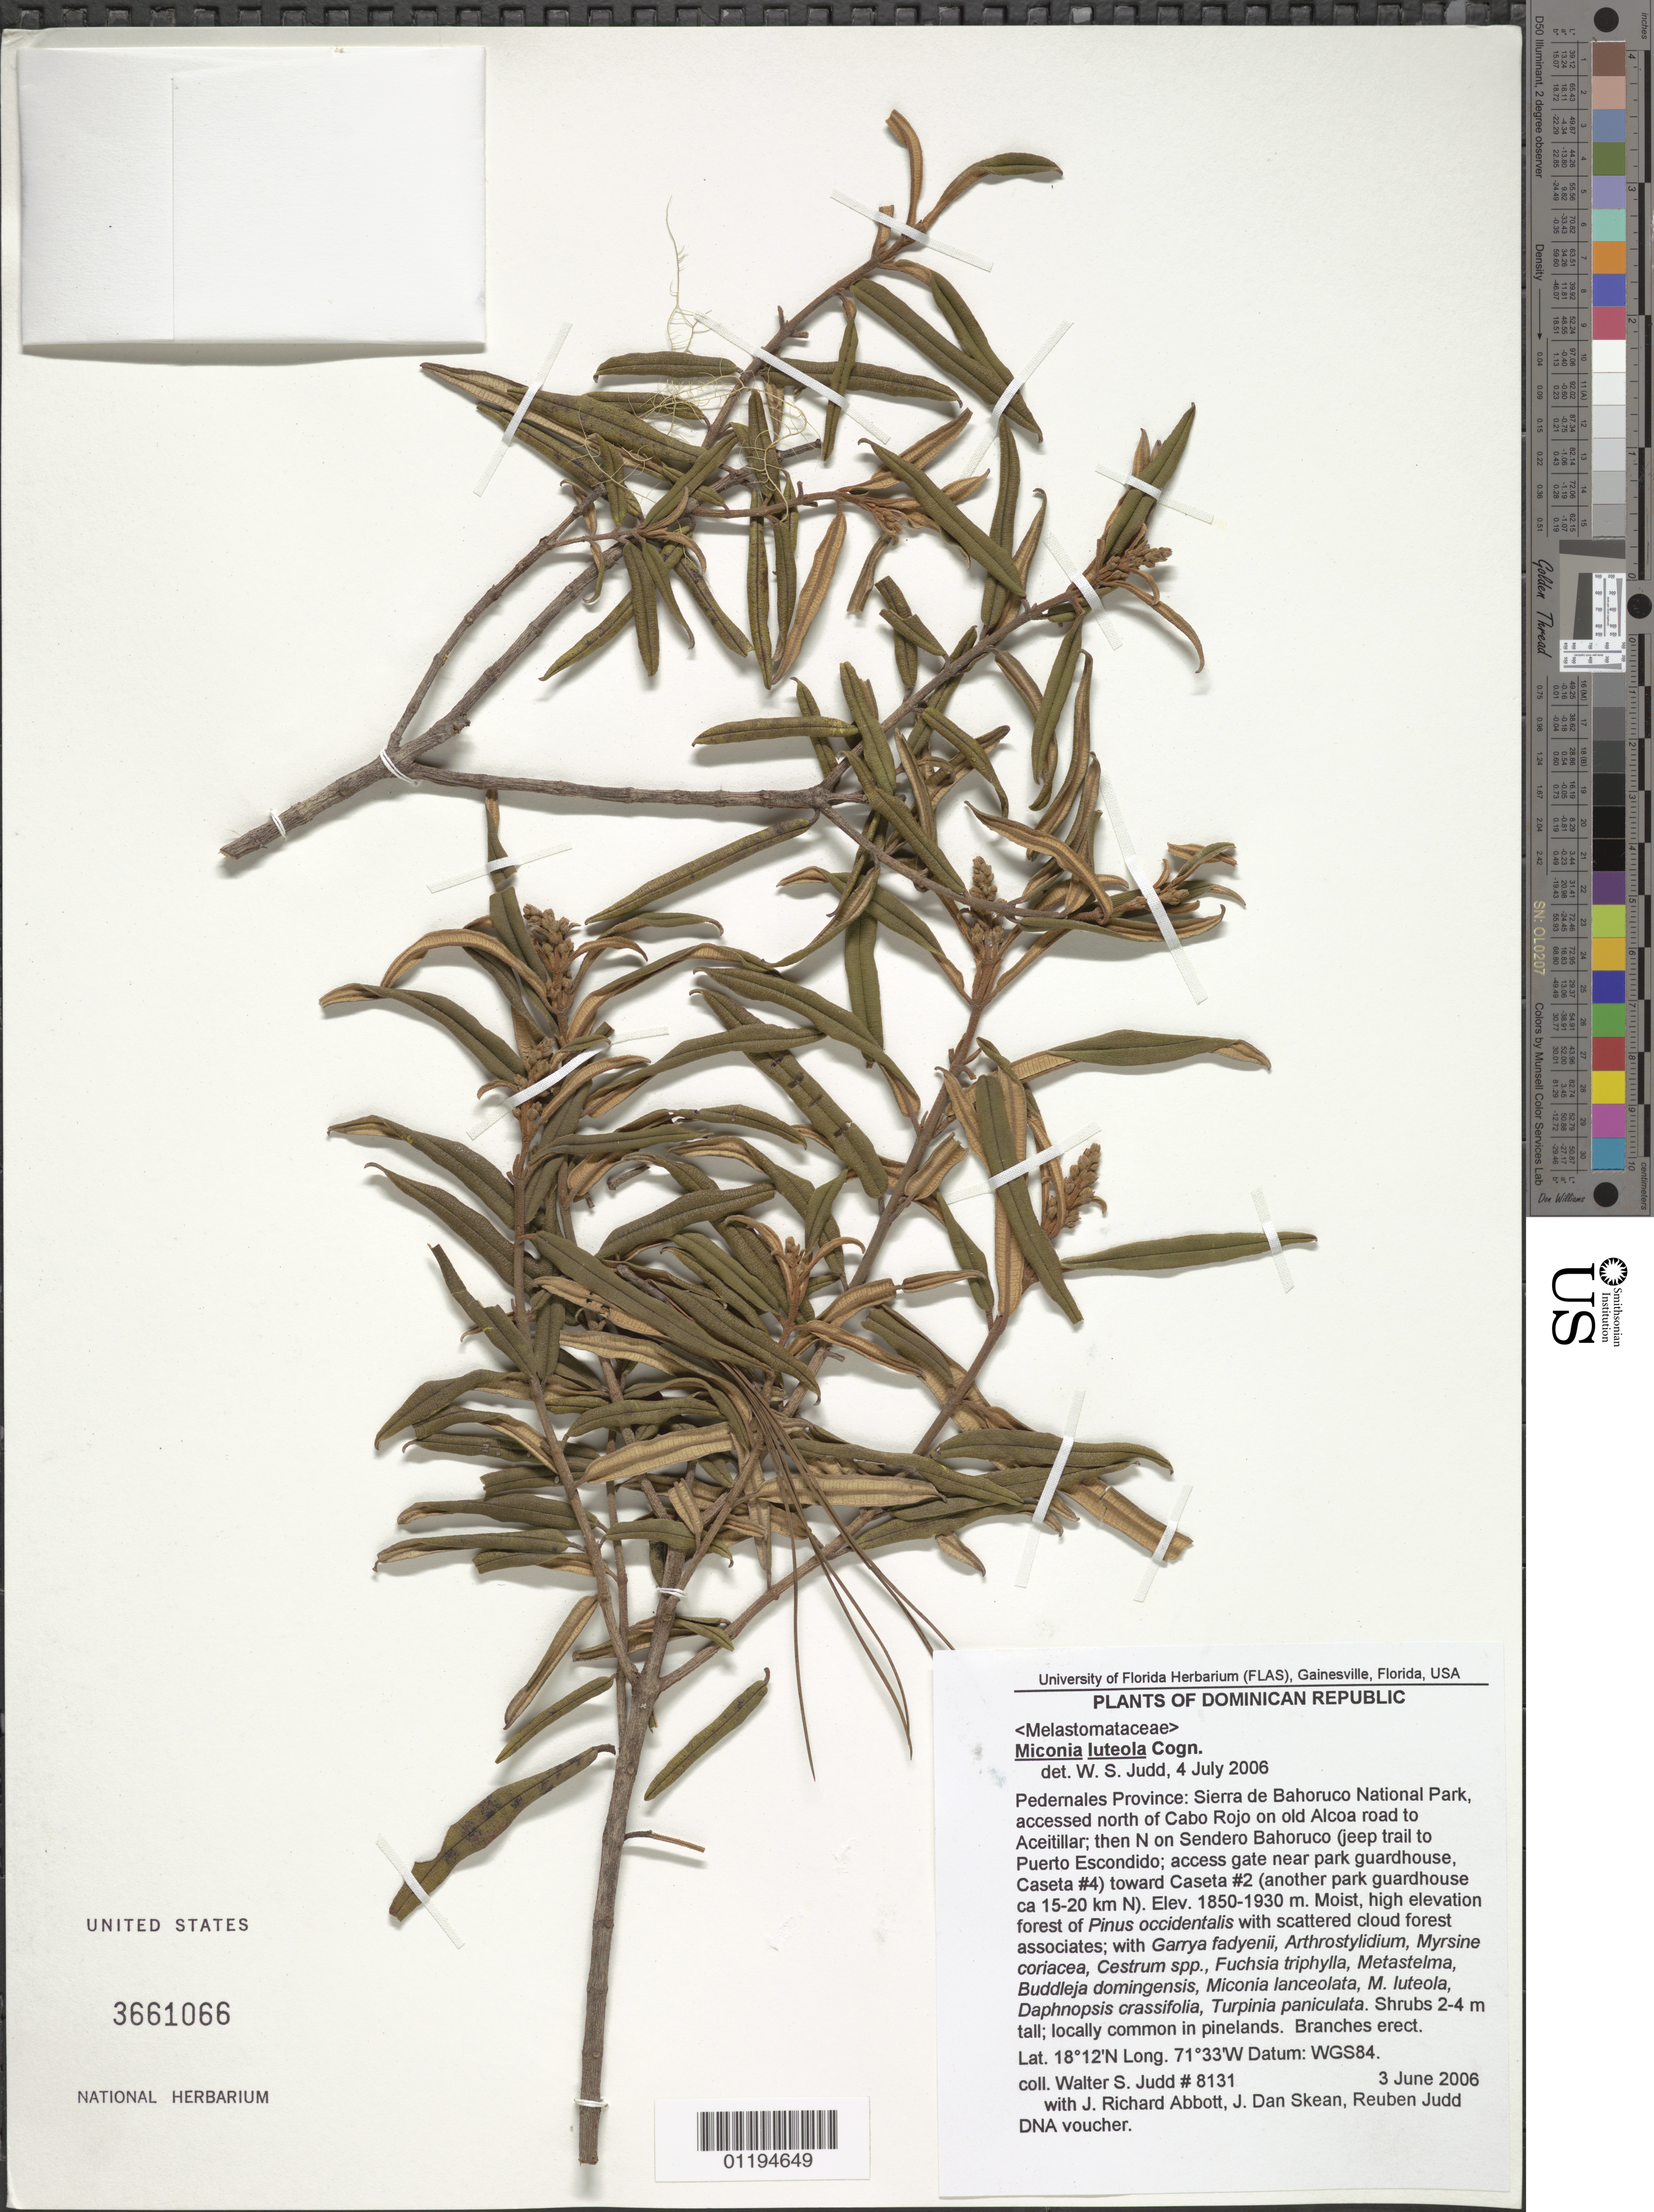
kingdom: Plantae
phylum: Tracheophyta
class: Magnoliopsida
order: Myrtales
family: Melastomataceae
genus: Miconia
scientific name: Miconia luteola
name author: Cogn.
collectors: W. S. Judd, J. R. Abbott, J. Skean & R. Judd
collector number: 8131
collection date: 2006-06-03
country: Dominican Republic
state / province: Pedernales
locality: Sierra de Bahoruco National Park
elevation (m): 1850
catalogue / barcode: US 3661066